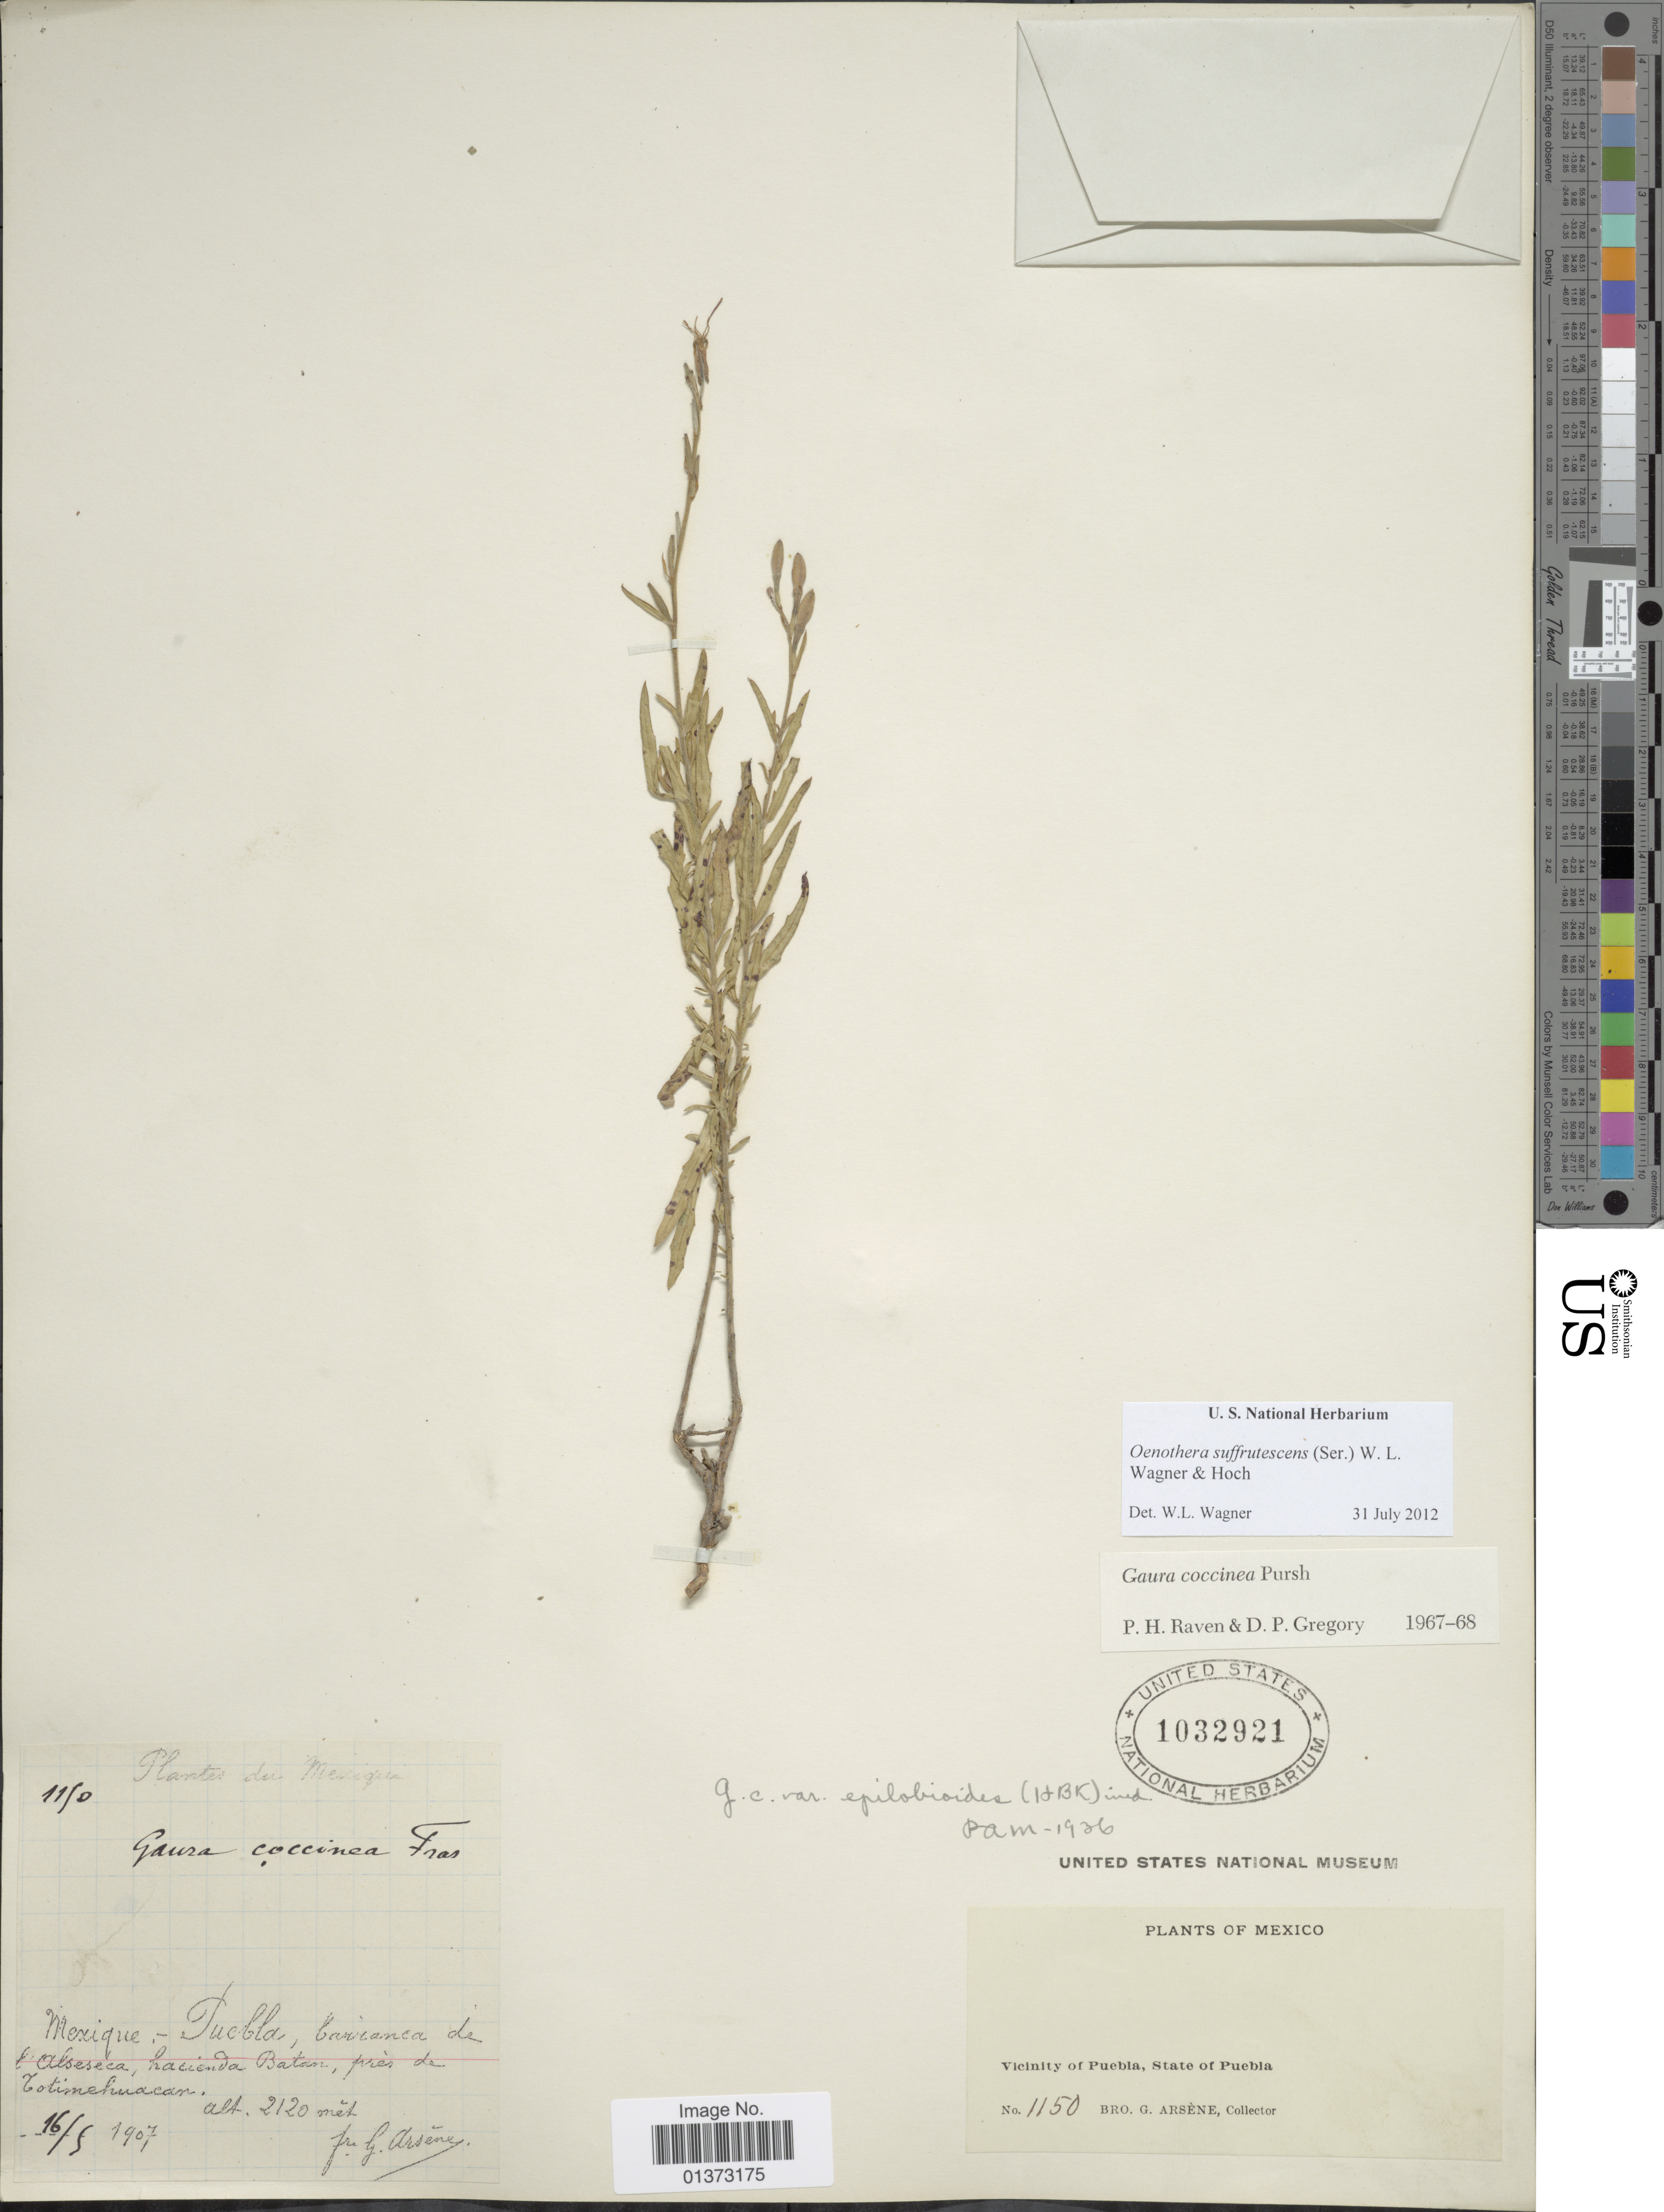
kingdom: Plantae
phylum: Tracheophyta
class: Magnoliopsida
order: Myrtales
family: Onagraceae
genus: Oenothera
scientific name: Oenothera suffrutescens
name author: (Ser.) W.L. Wagner & Hoch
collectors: Bro. G. Arsène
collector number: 1150*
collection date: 1907-05-16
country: Mexico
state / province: Puebla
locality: Barranca de l'Alseseca, hacienda Batan, prés deTotimehuacan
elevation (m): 2120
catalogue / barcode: US 1032921